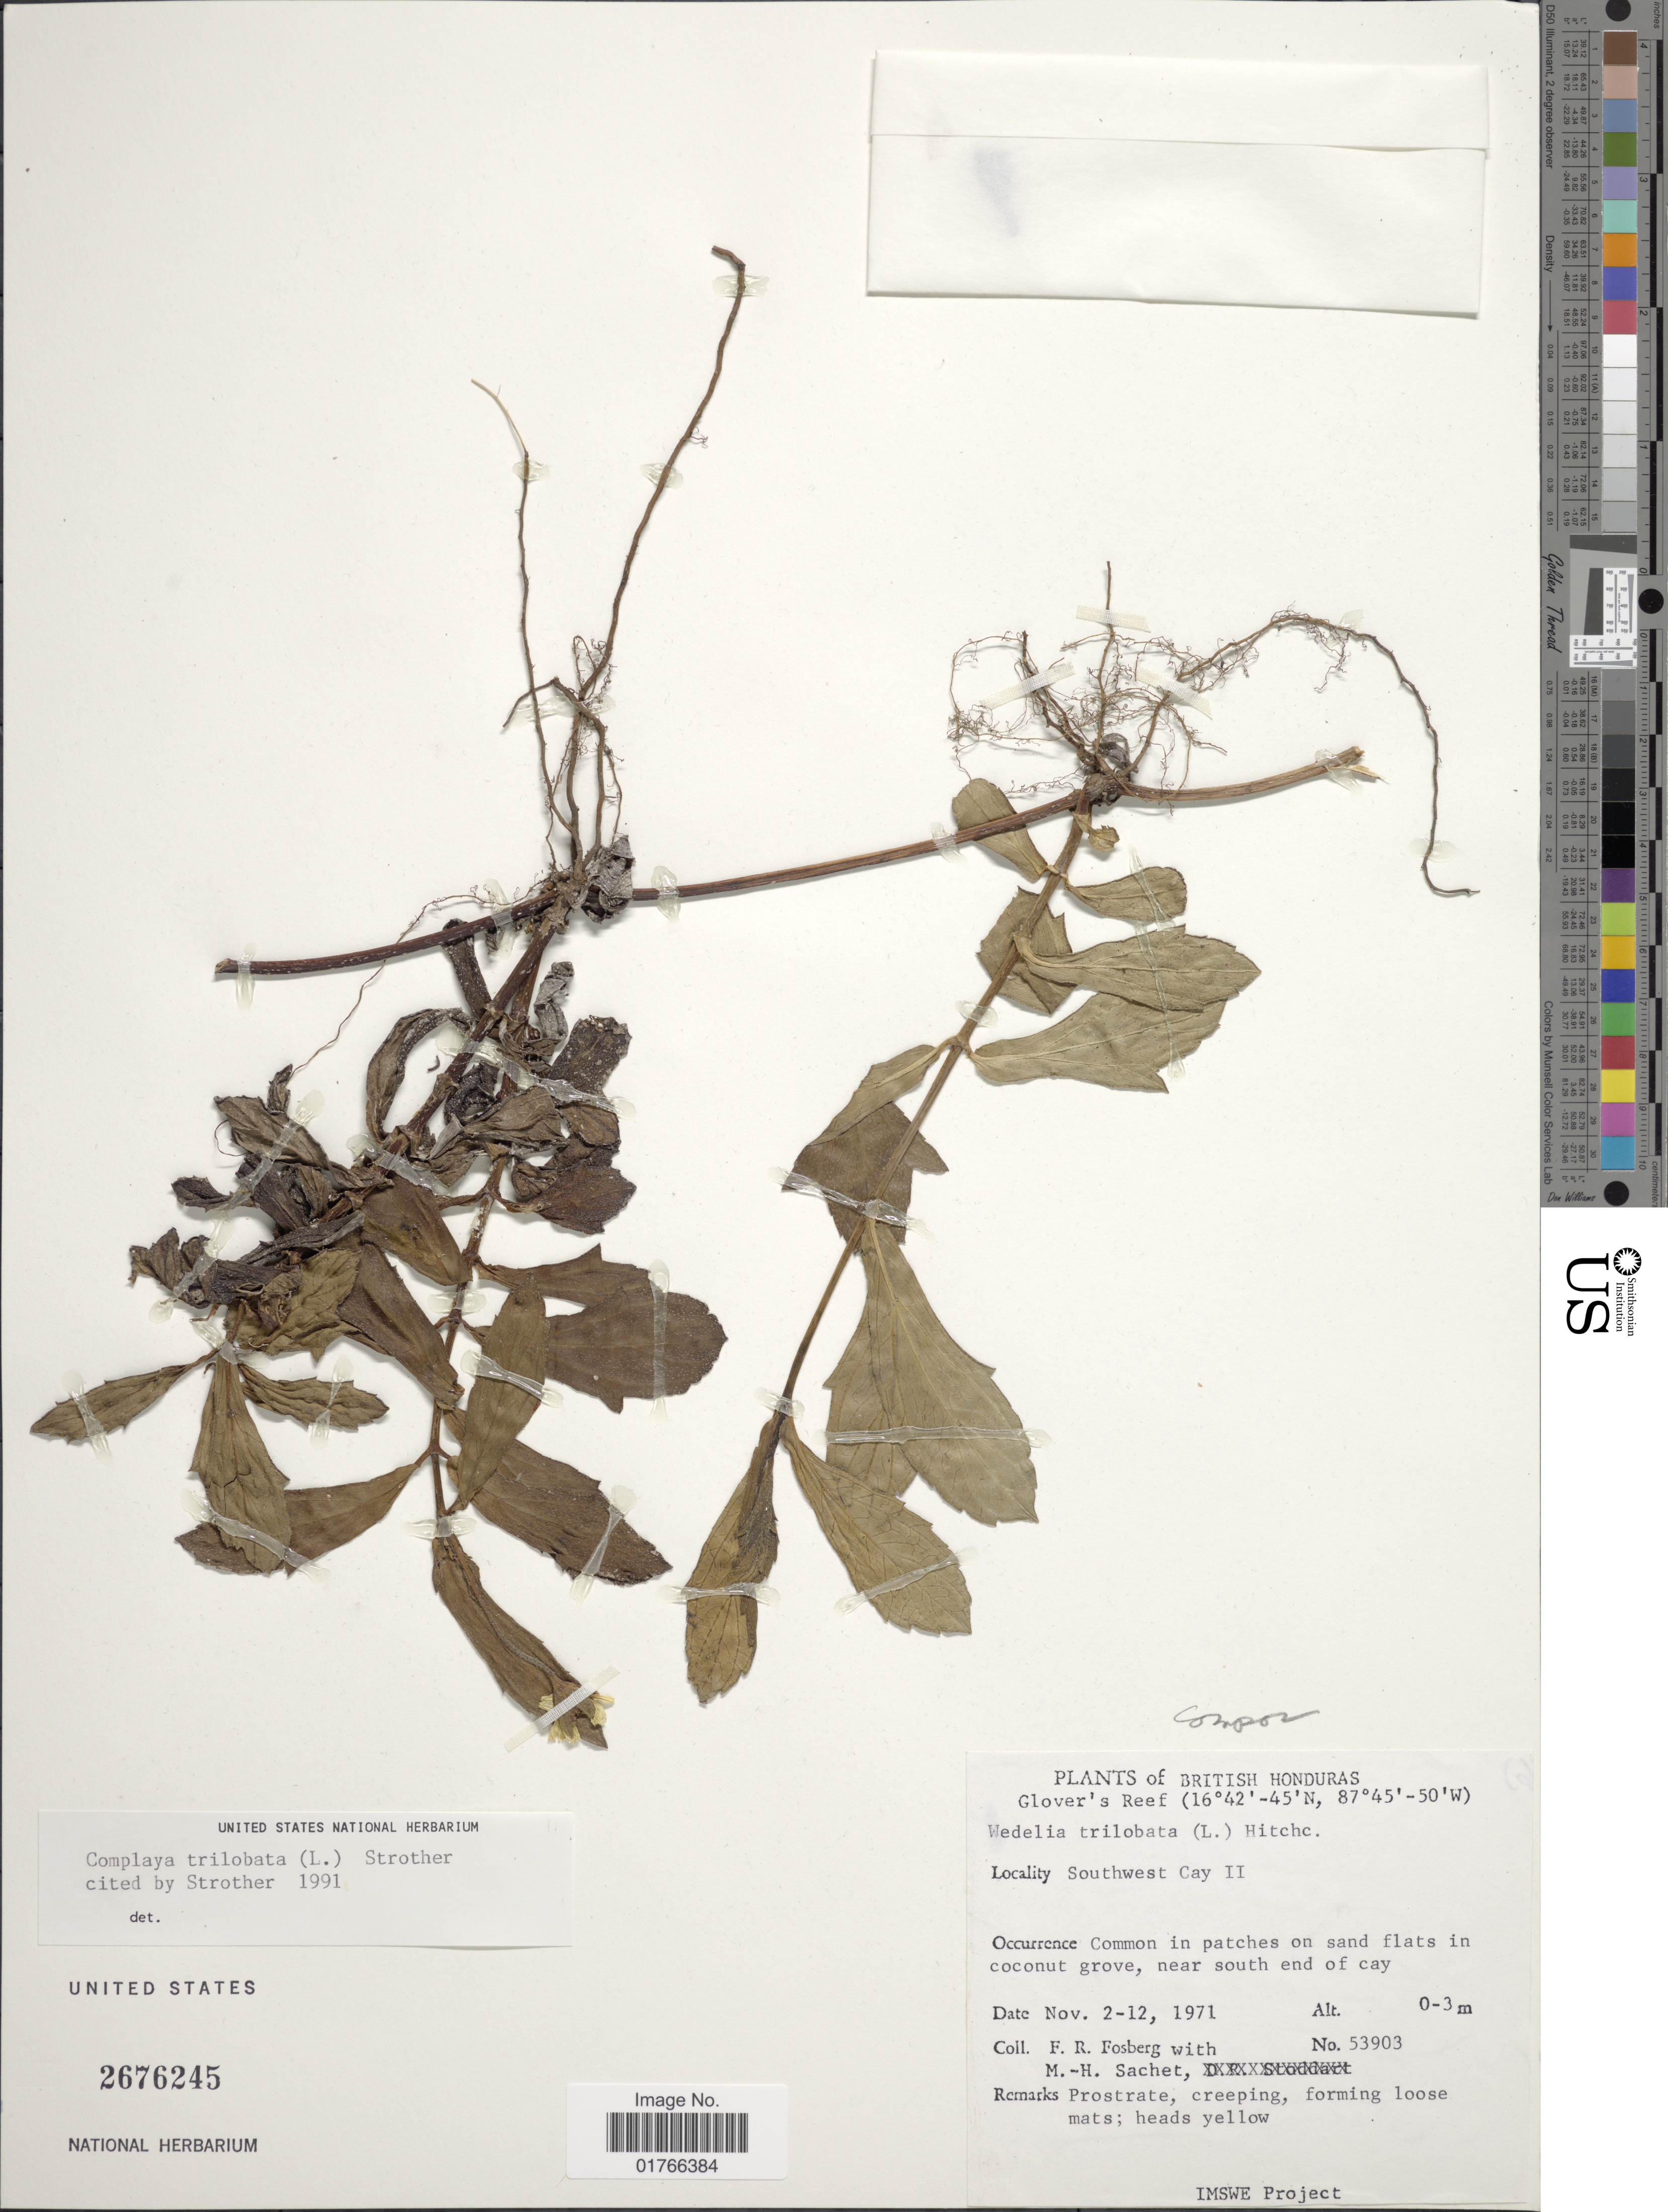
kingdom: Plantae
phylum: Tracheophyta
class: Magnoliopsida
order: Asterales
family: Asteraceae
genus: Sphagneticola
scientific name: Sphagneticola trilobata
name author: (L.) Pruski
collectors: F. R. Fosberg & M.-H. Sachet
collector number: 53903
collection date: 1971-11-02/1971-11-12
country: Belize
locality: British Honduras, Glover's Reef, Southwest Cay 2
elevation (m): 0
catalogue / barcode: US 2676245